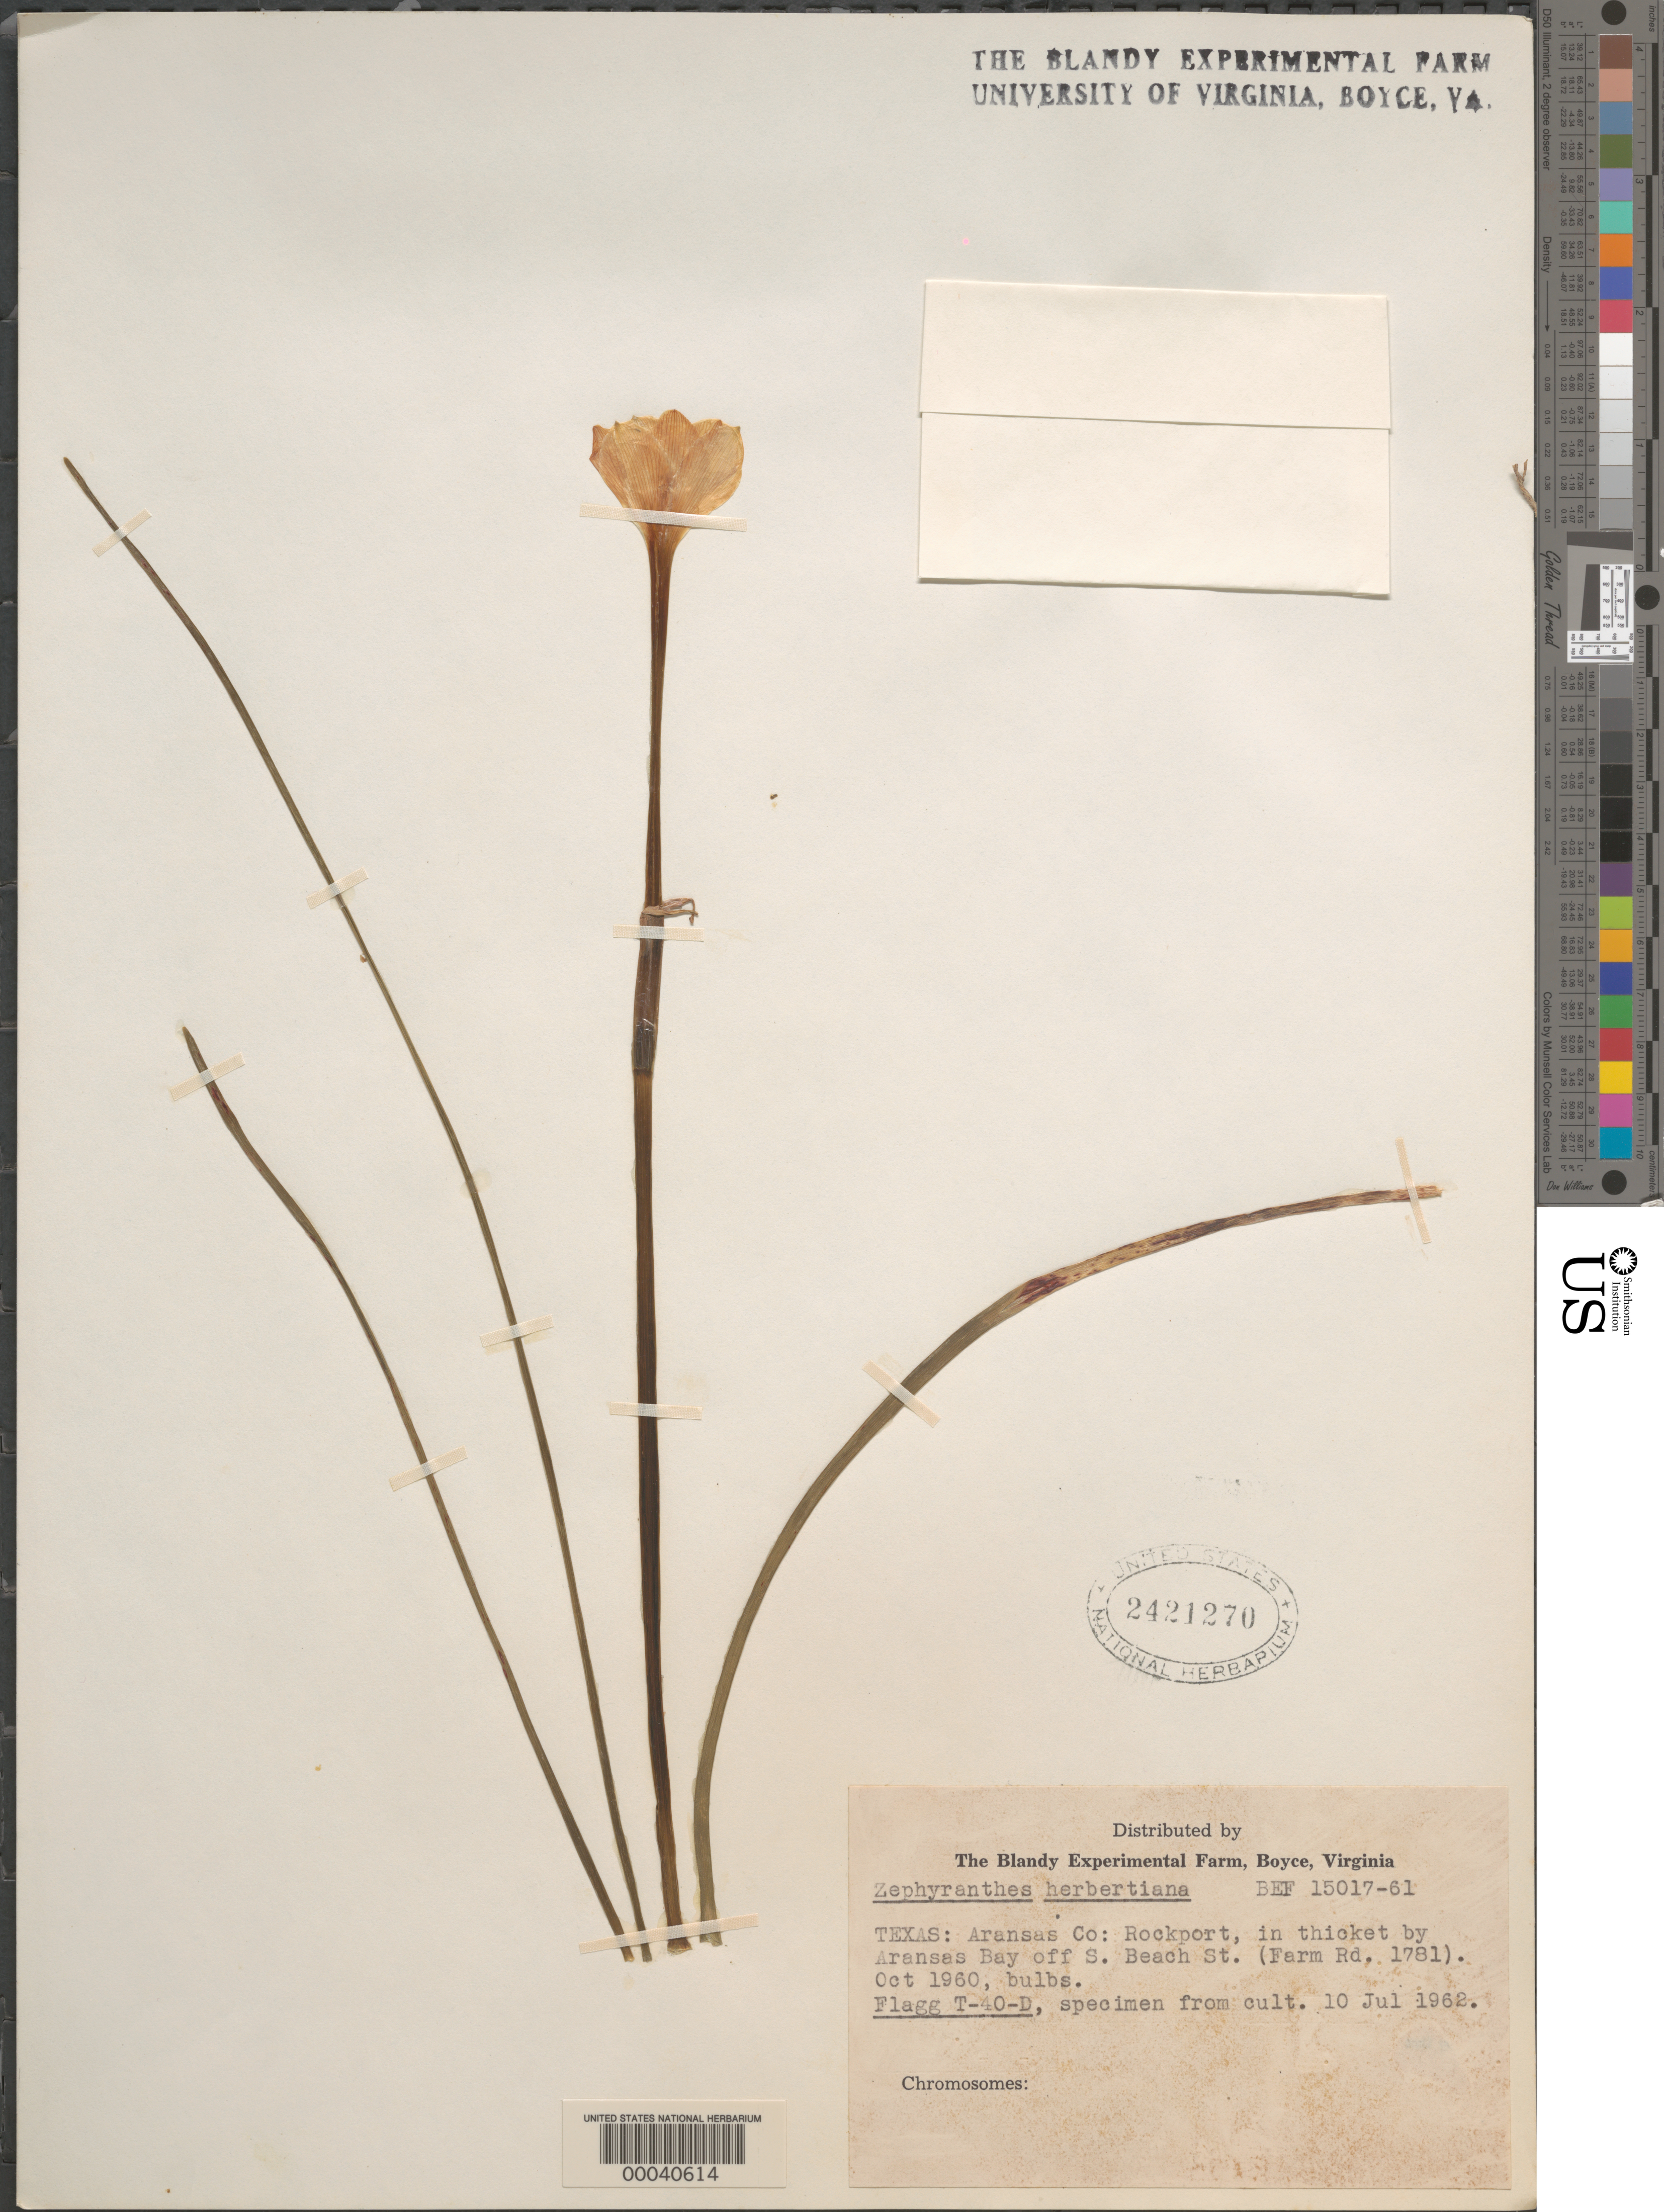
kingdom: Plantae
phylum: Tracheophyta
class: Liliopsida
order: Asparagales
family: Amaryllidaceae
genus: Zephyranthes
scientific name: Zephyranthes herbertiana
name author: D. Dietr.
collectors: R. O. Flagg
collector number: T-40-d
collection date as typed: Oct 1960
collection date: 1960-10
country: United States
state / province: Texas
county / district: Aransas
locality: Rockport, by aransas bay off beach st.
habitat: In thicket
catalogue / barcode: US 2421270